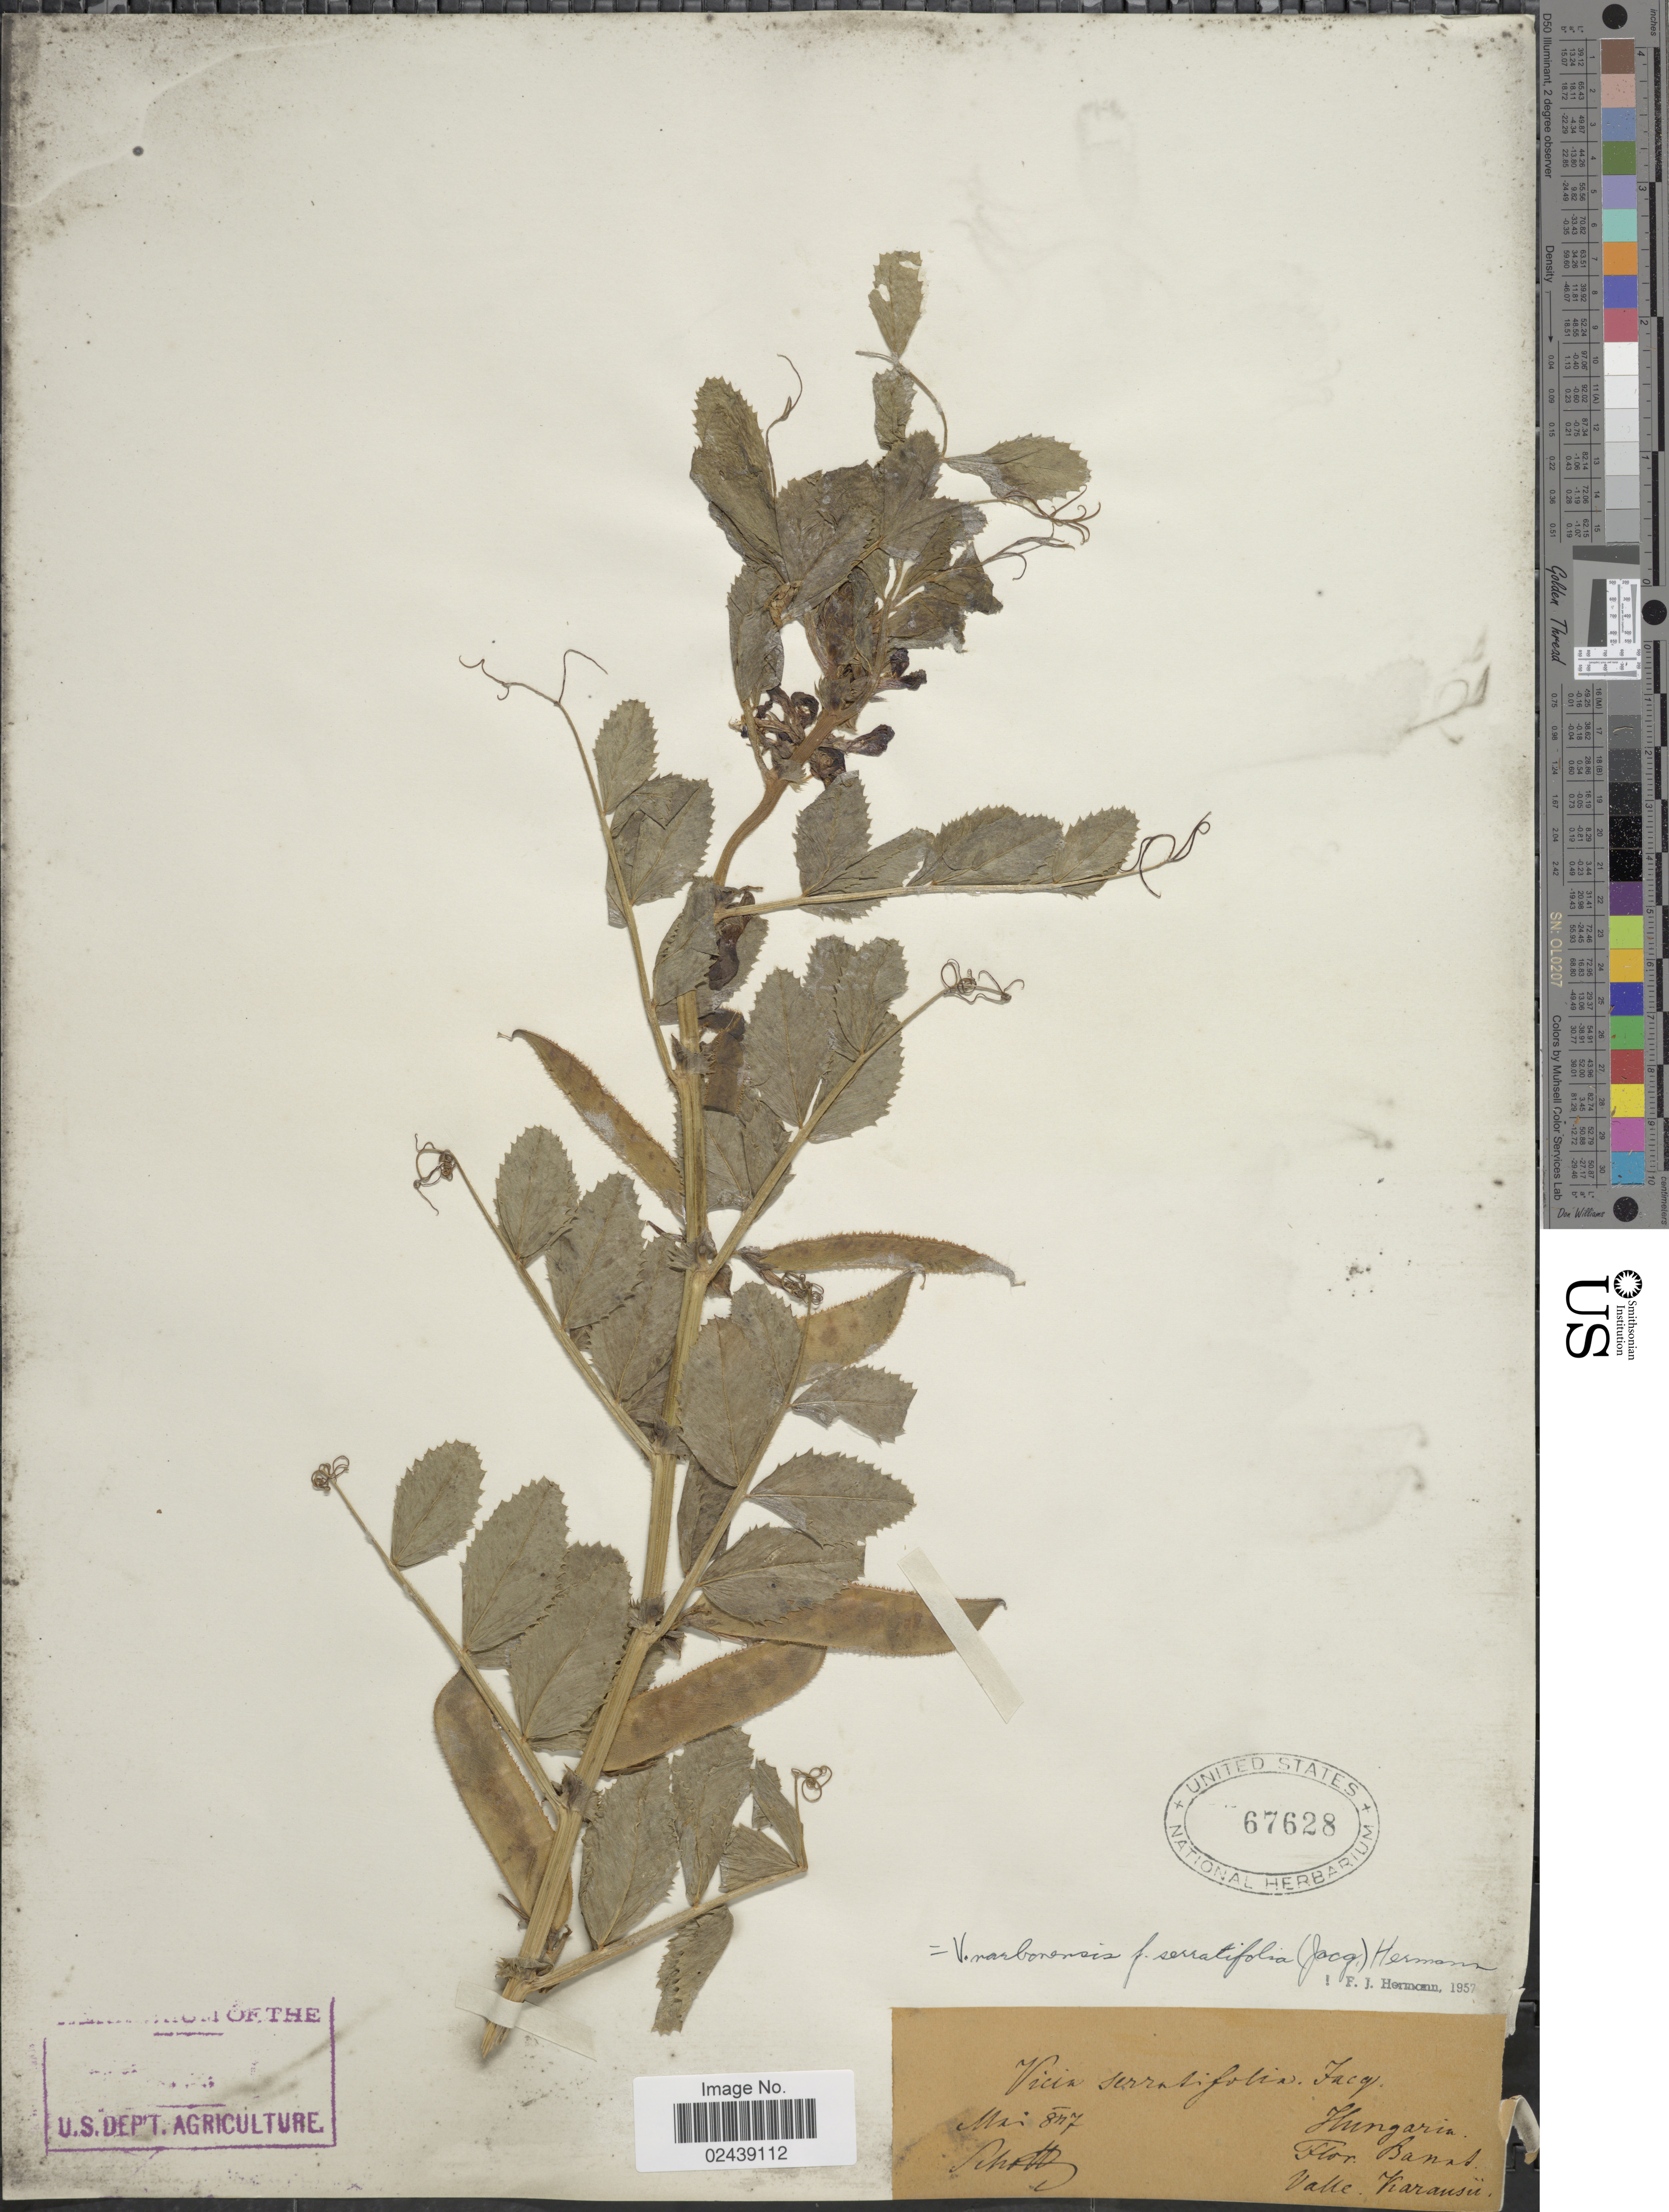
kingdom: Plantae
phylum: Tracheophyta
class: Magnoliopsida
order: Fabales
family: Fabaceae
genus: Vicia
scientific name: Vicia narbonensis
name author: L.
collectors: Schott, --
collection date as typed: Transcribed d/m/y: 8/5/47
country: Hungary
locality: Banat, Valle Karausu [interpreted]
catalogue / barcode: US 67628